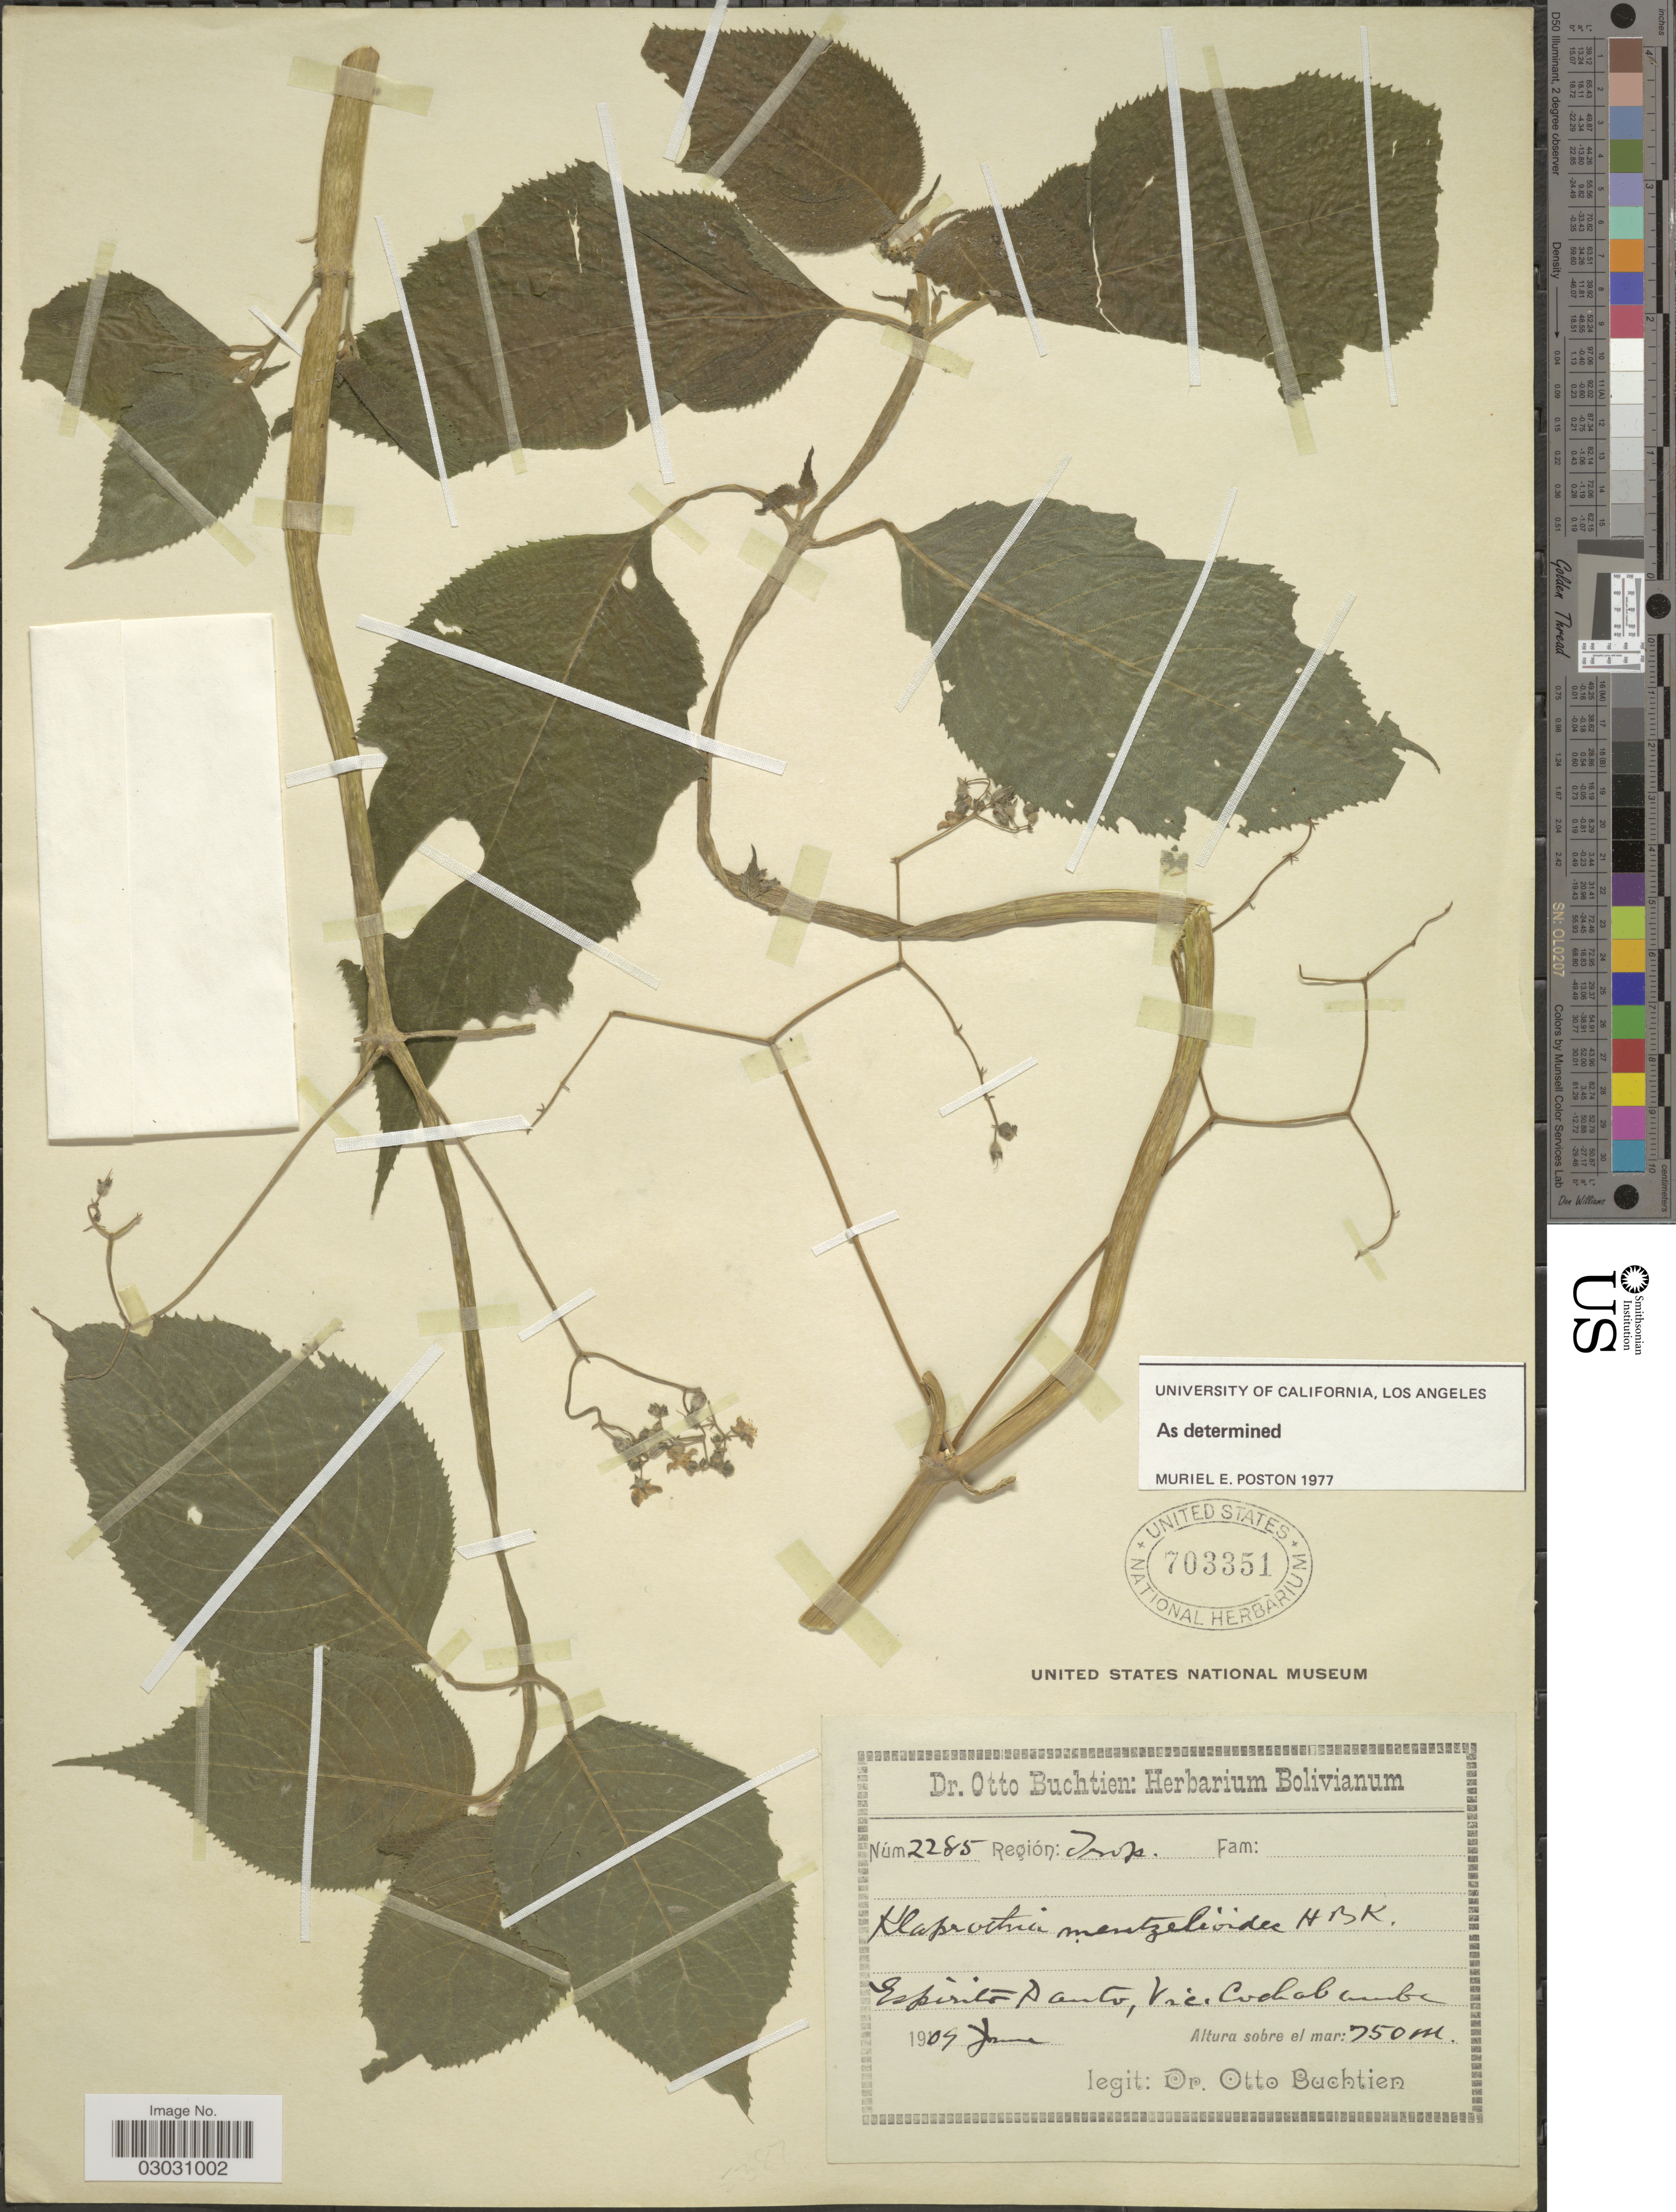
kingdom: Plantae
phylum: Tracheophyta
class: Magnoliopsida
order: Cornales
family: Loasaceae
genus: Klaprothia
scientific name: Klaprothia mentzelioides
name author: Kunth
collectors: O. Buchtien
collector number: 2285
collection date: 1909-06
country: Bolivia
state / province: Cochabamba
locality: Región: Trop., Espirito Santo, Vic. Cochabamba.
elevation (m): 750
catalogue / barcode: US 703351